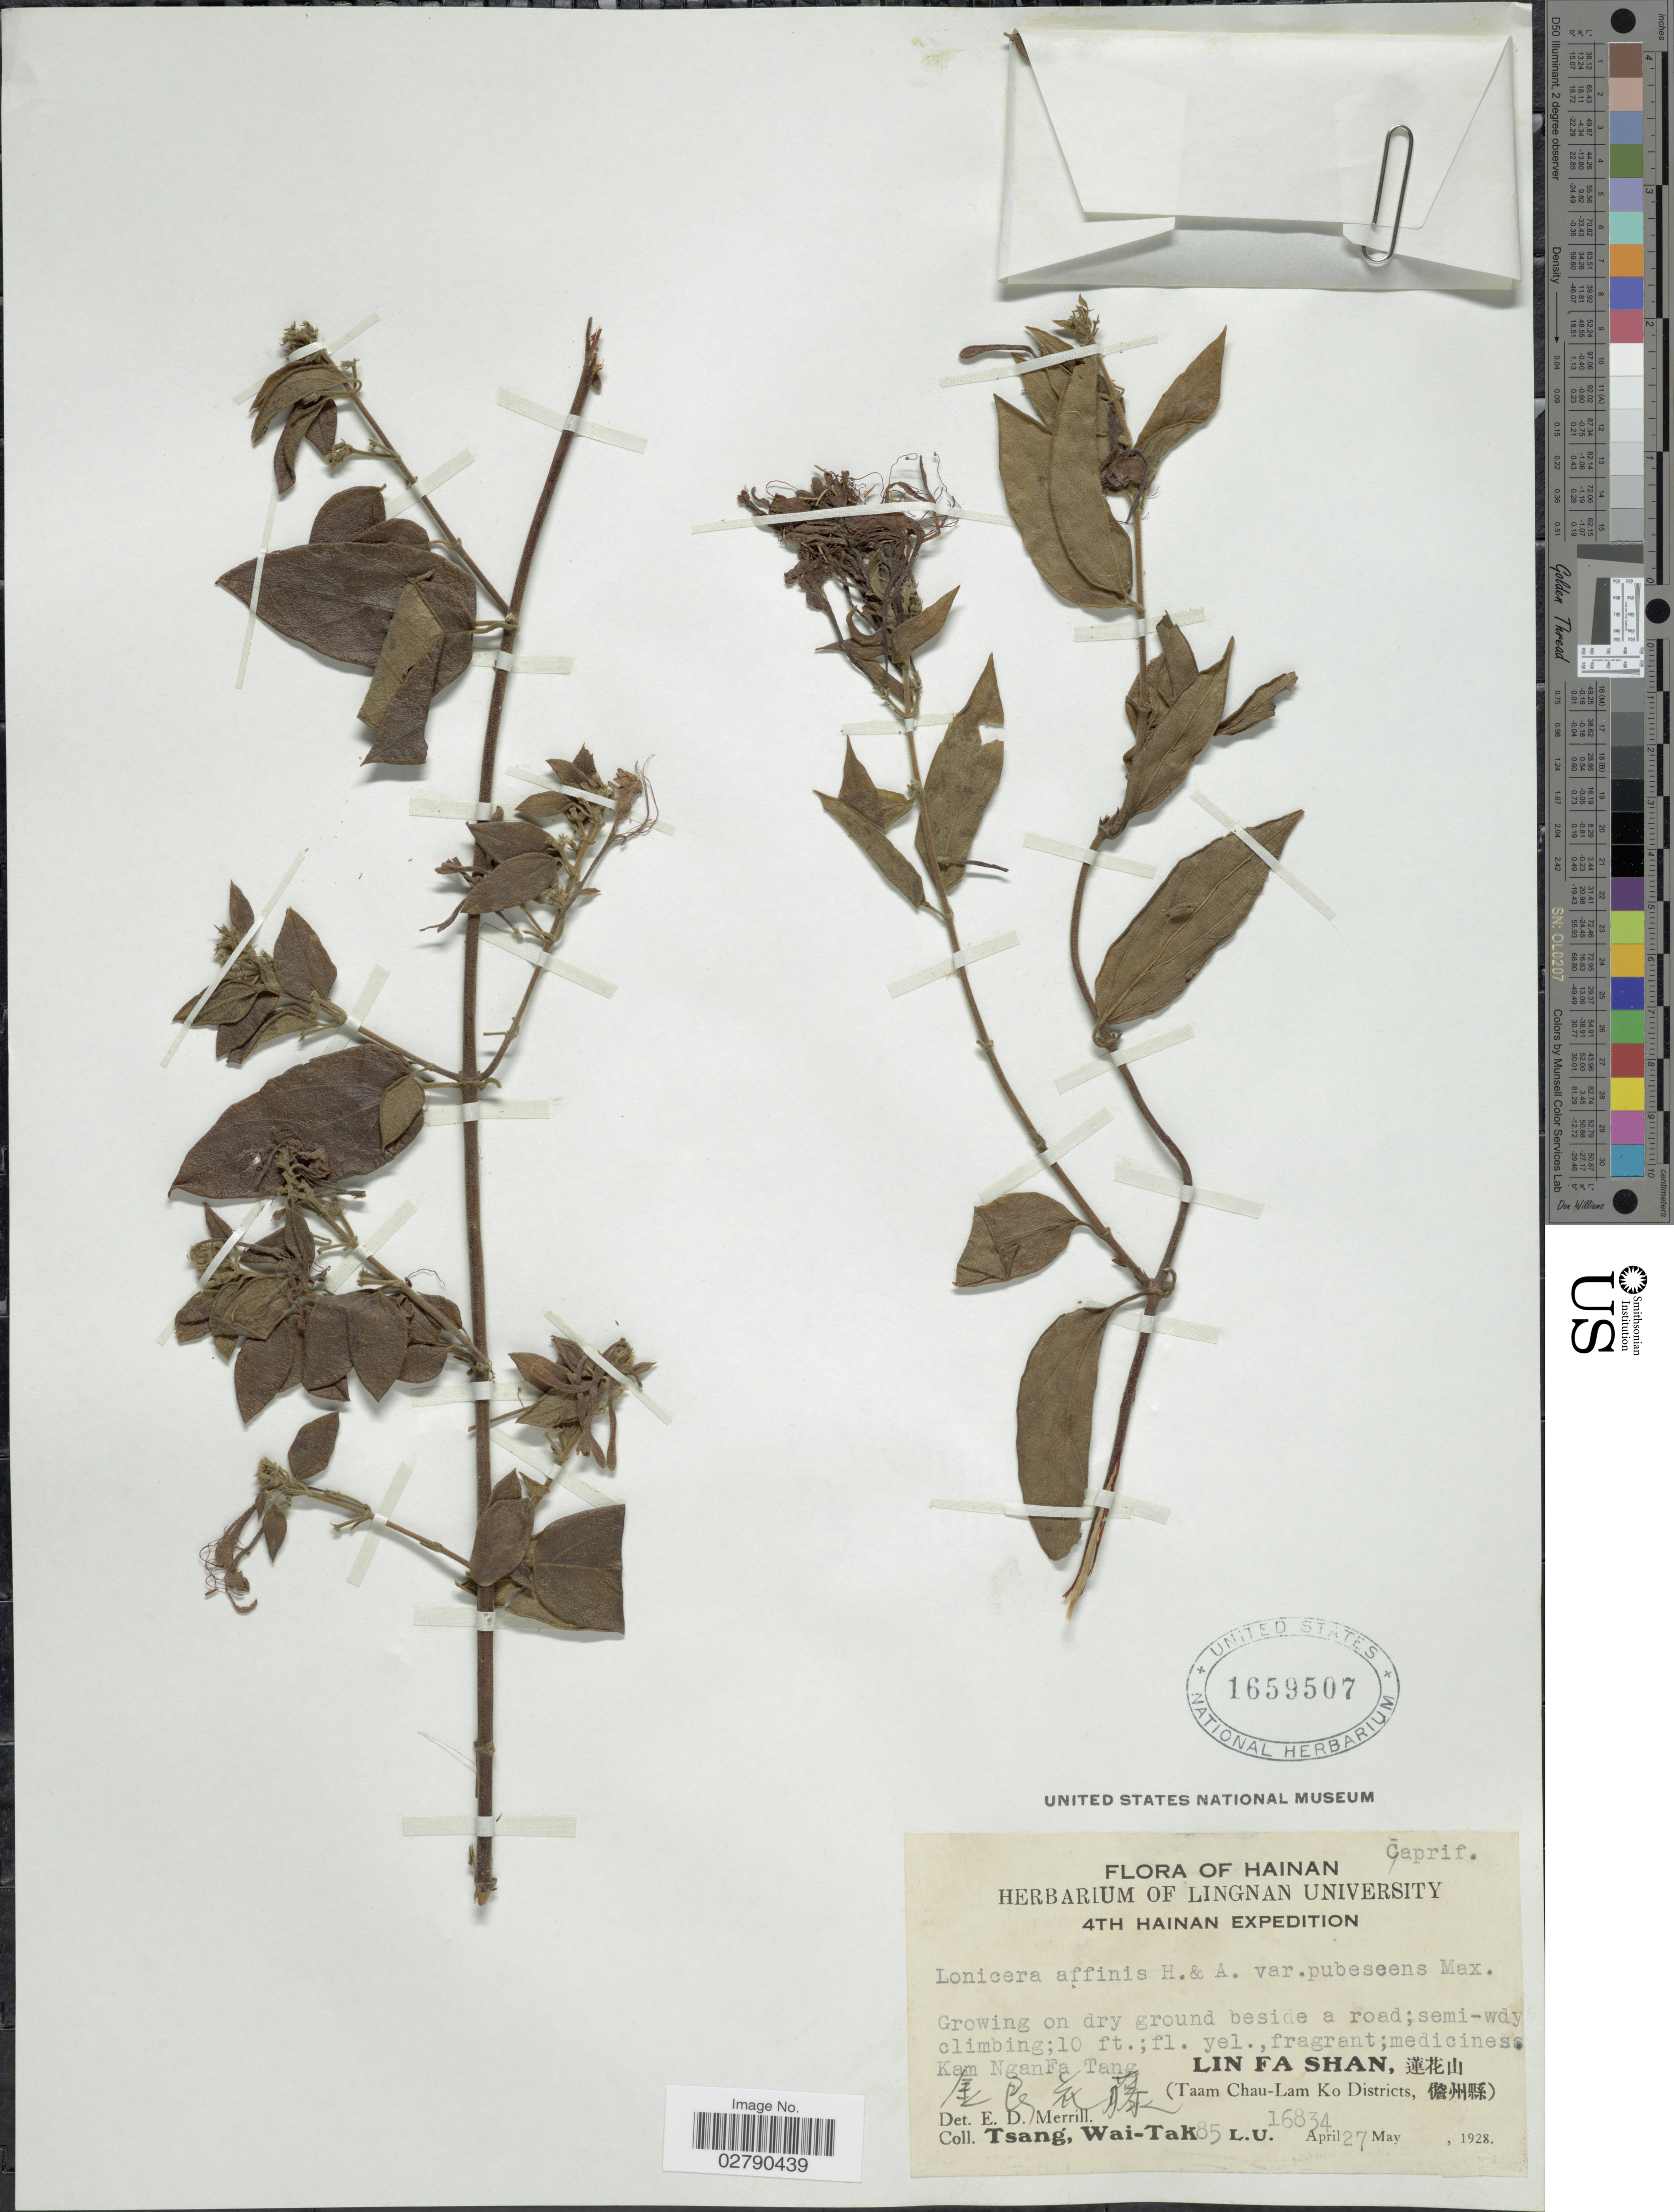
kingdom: Plantae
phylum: Tracheophyta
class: Magnoliopsida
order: Dipsacales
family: Caprifoliaceae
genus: Lonicera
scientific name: Lonicera affinis var. pubescens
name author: Maxim.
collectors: W. T. Tsang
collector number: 85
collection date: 1928-04-27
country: China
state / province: Hainan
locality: Kam NganFa Tang. Lin Fa Shan (Taam Chau-Lam Ko Districts).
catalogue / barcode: US 1659507